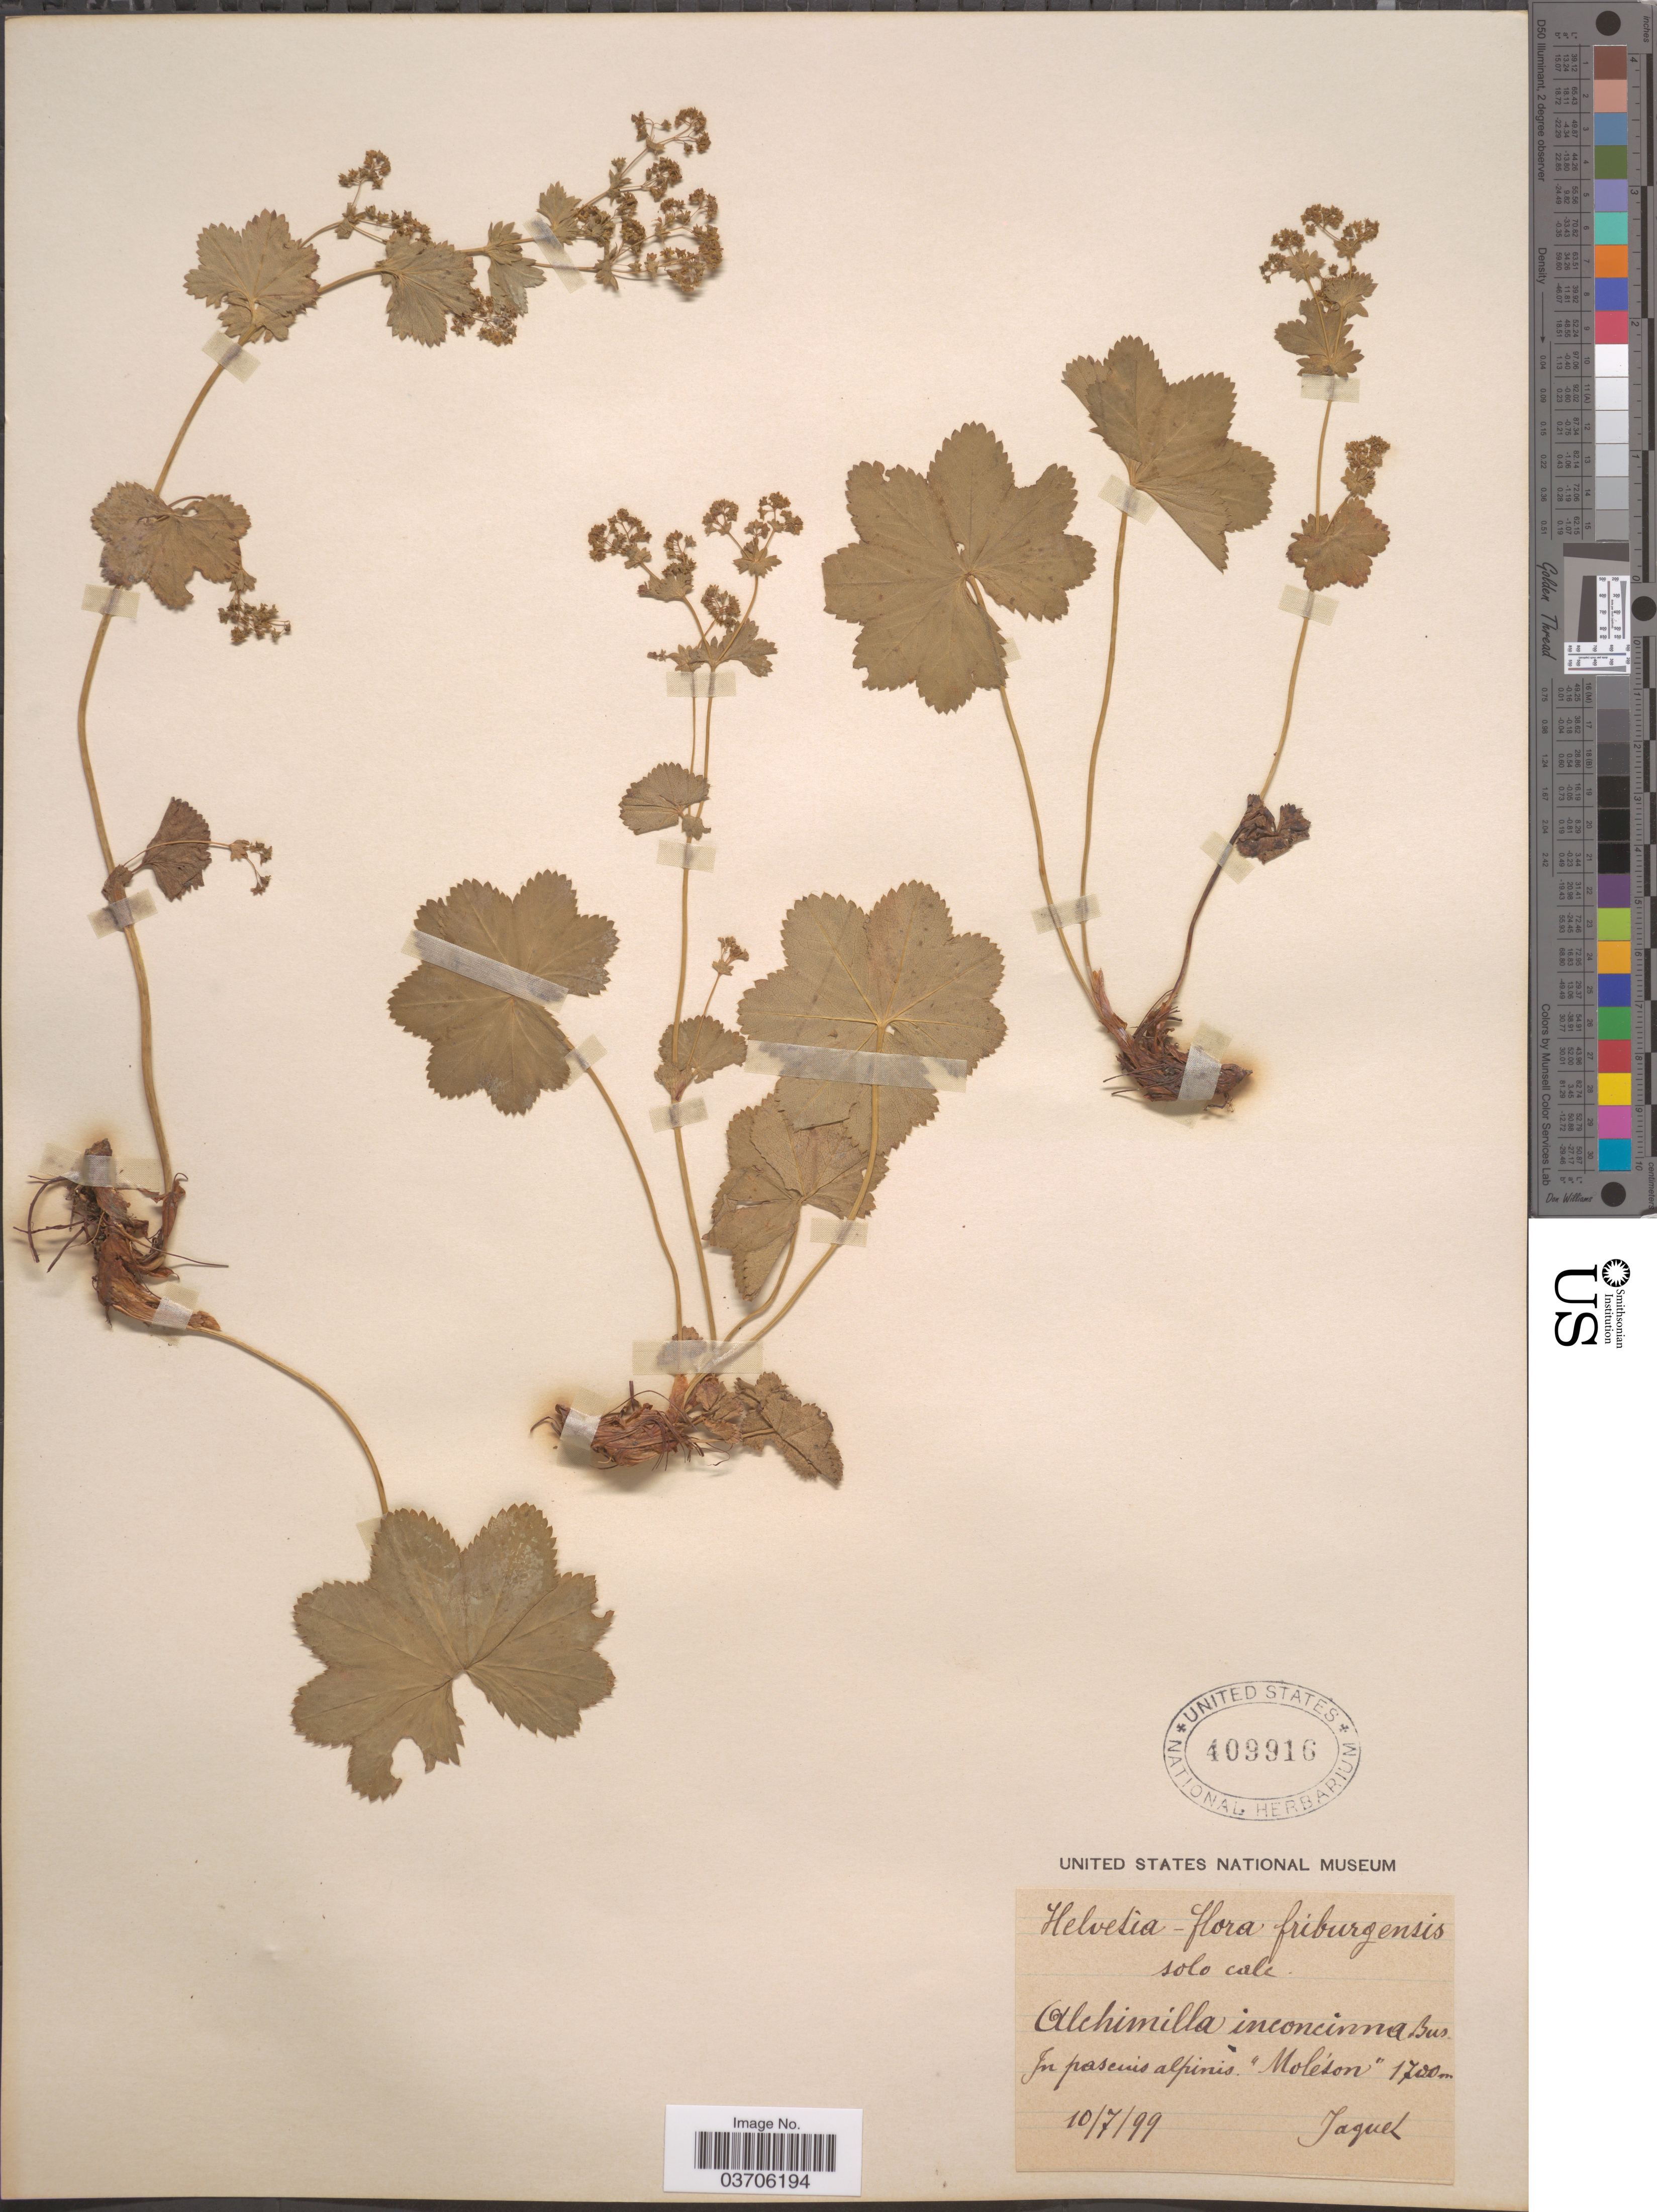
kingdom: Plantae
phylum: Tracheophyta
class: Magnoliopsida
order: Rosales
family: Rosaceae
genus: Alchemilla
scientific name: Alchemilla inconcinna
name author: Buser ex DC.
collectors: -. Jaquet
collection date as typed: Transcribed d/m/y: 10/7/99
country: Switzerland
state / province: Fribourg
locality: Helvetica - friburgensis solo calc. In pascuis alpinis. "Moléson".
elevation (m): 1700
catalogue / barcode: US 409916